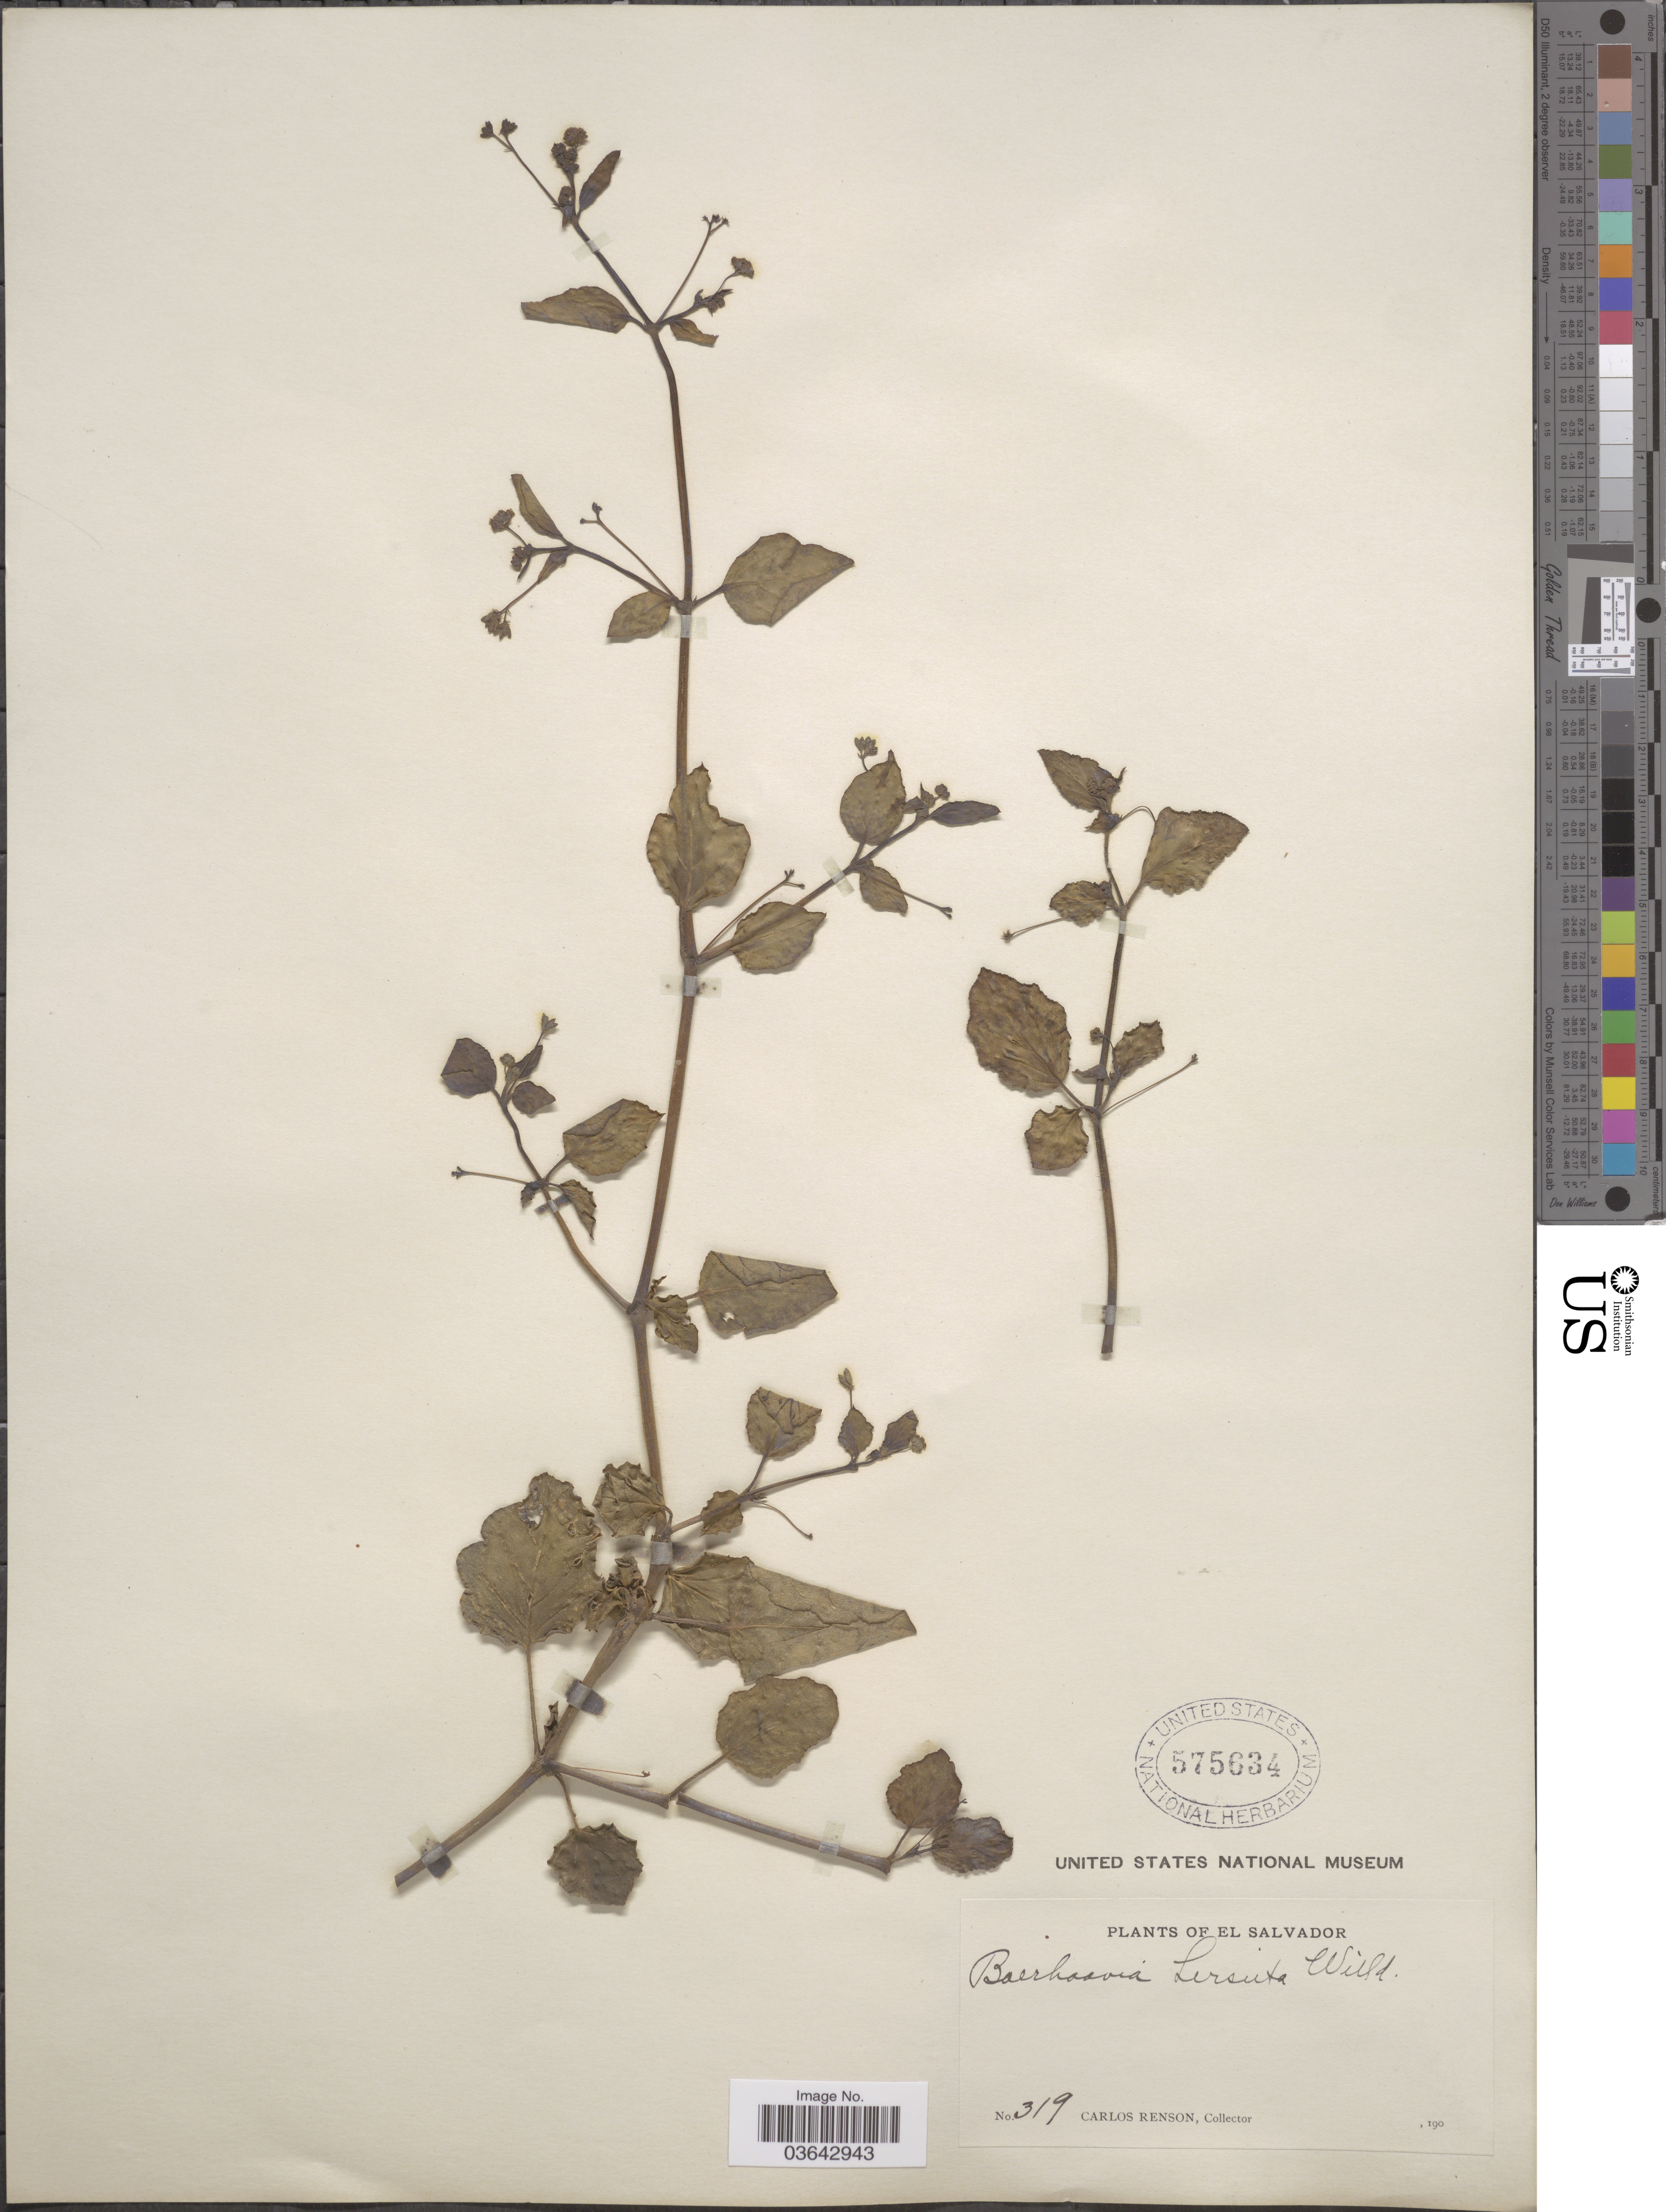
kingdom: Plantae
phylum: Tracheophyta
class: Magnoliopsida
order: Caryophyllales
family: Nyctaginaceae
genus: Boerhavia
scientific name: Boerhavia caribaea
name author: Jacq.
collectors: C. Renson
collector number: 319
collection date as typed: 190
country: El Salvador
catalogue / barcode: US 575634